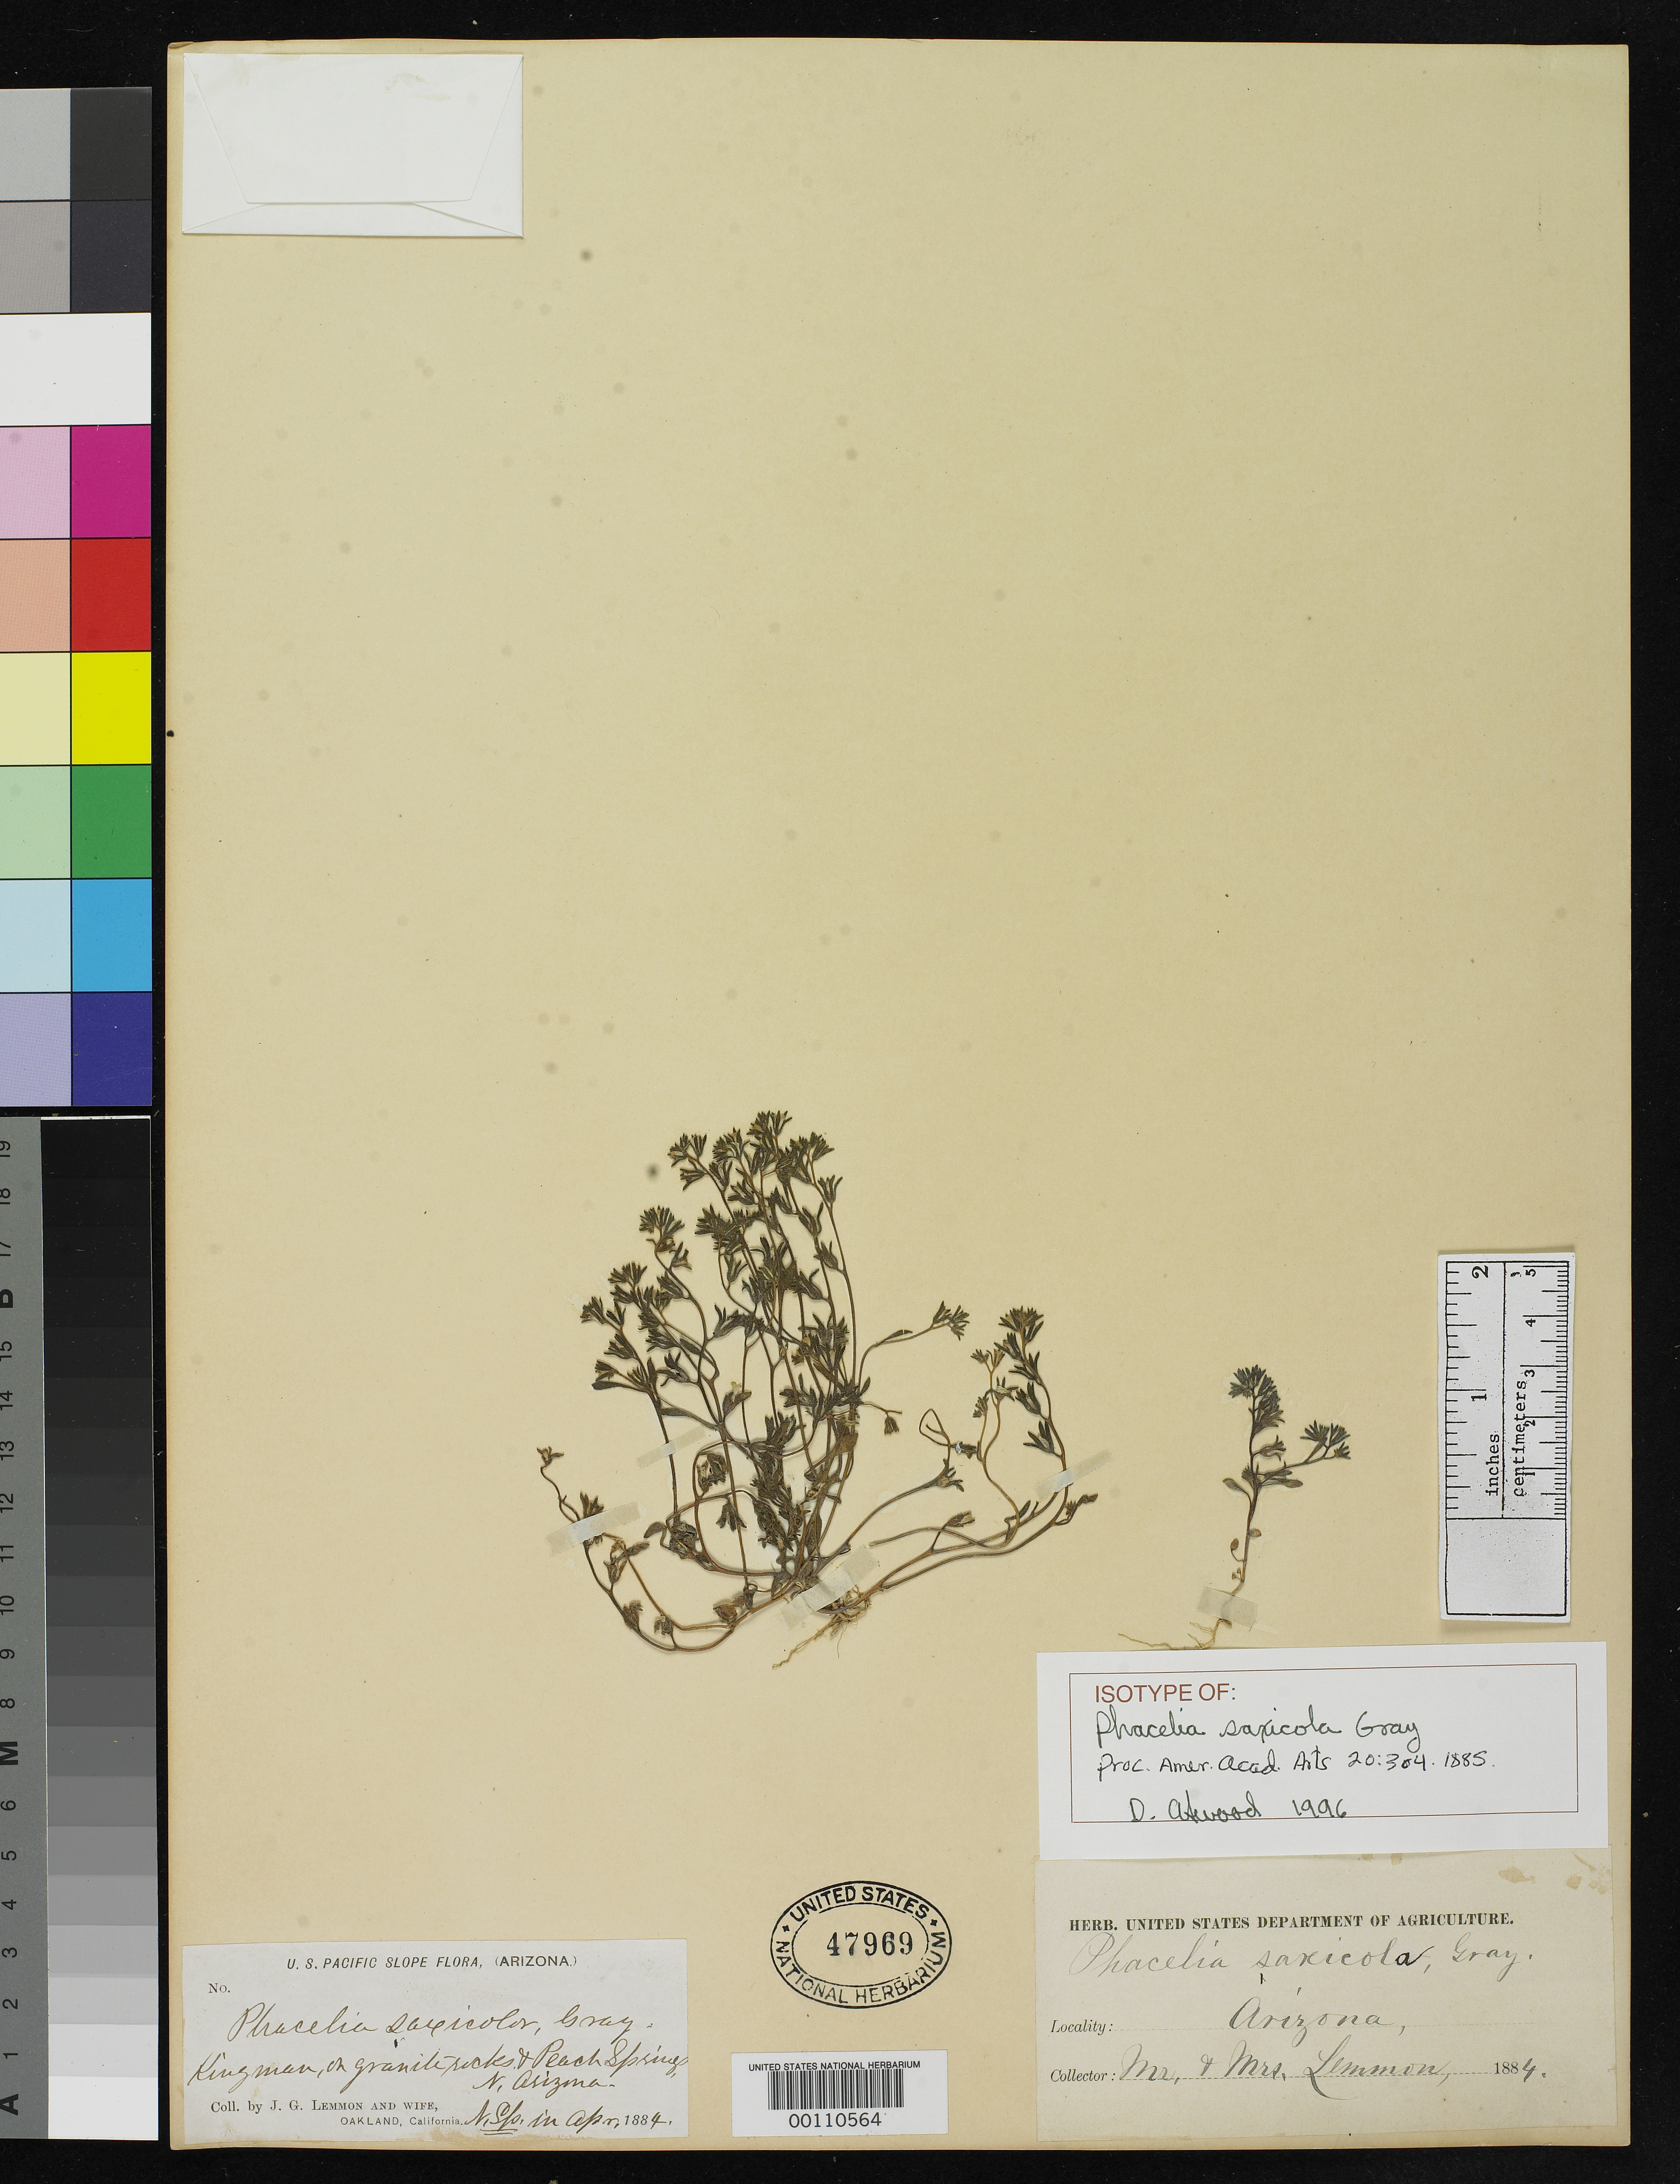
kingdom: Plantae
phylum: Tracheophyta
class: Magnoliopsida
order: Boraginales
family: Hydrophyllaceae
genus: Phacelia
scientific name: Phacelia saxicola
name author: A. Gray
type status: Isotype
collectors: J. G. Lemmon & J. Lemmon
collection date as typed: Apr 1884 to -- May 1884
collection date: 1884-04/1884-05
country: United States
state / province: Arizona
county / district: Mohave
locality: Kingman & Peach Springs.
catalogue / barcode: US 47969